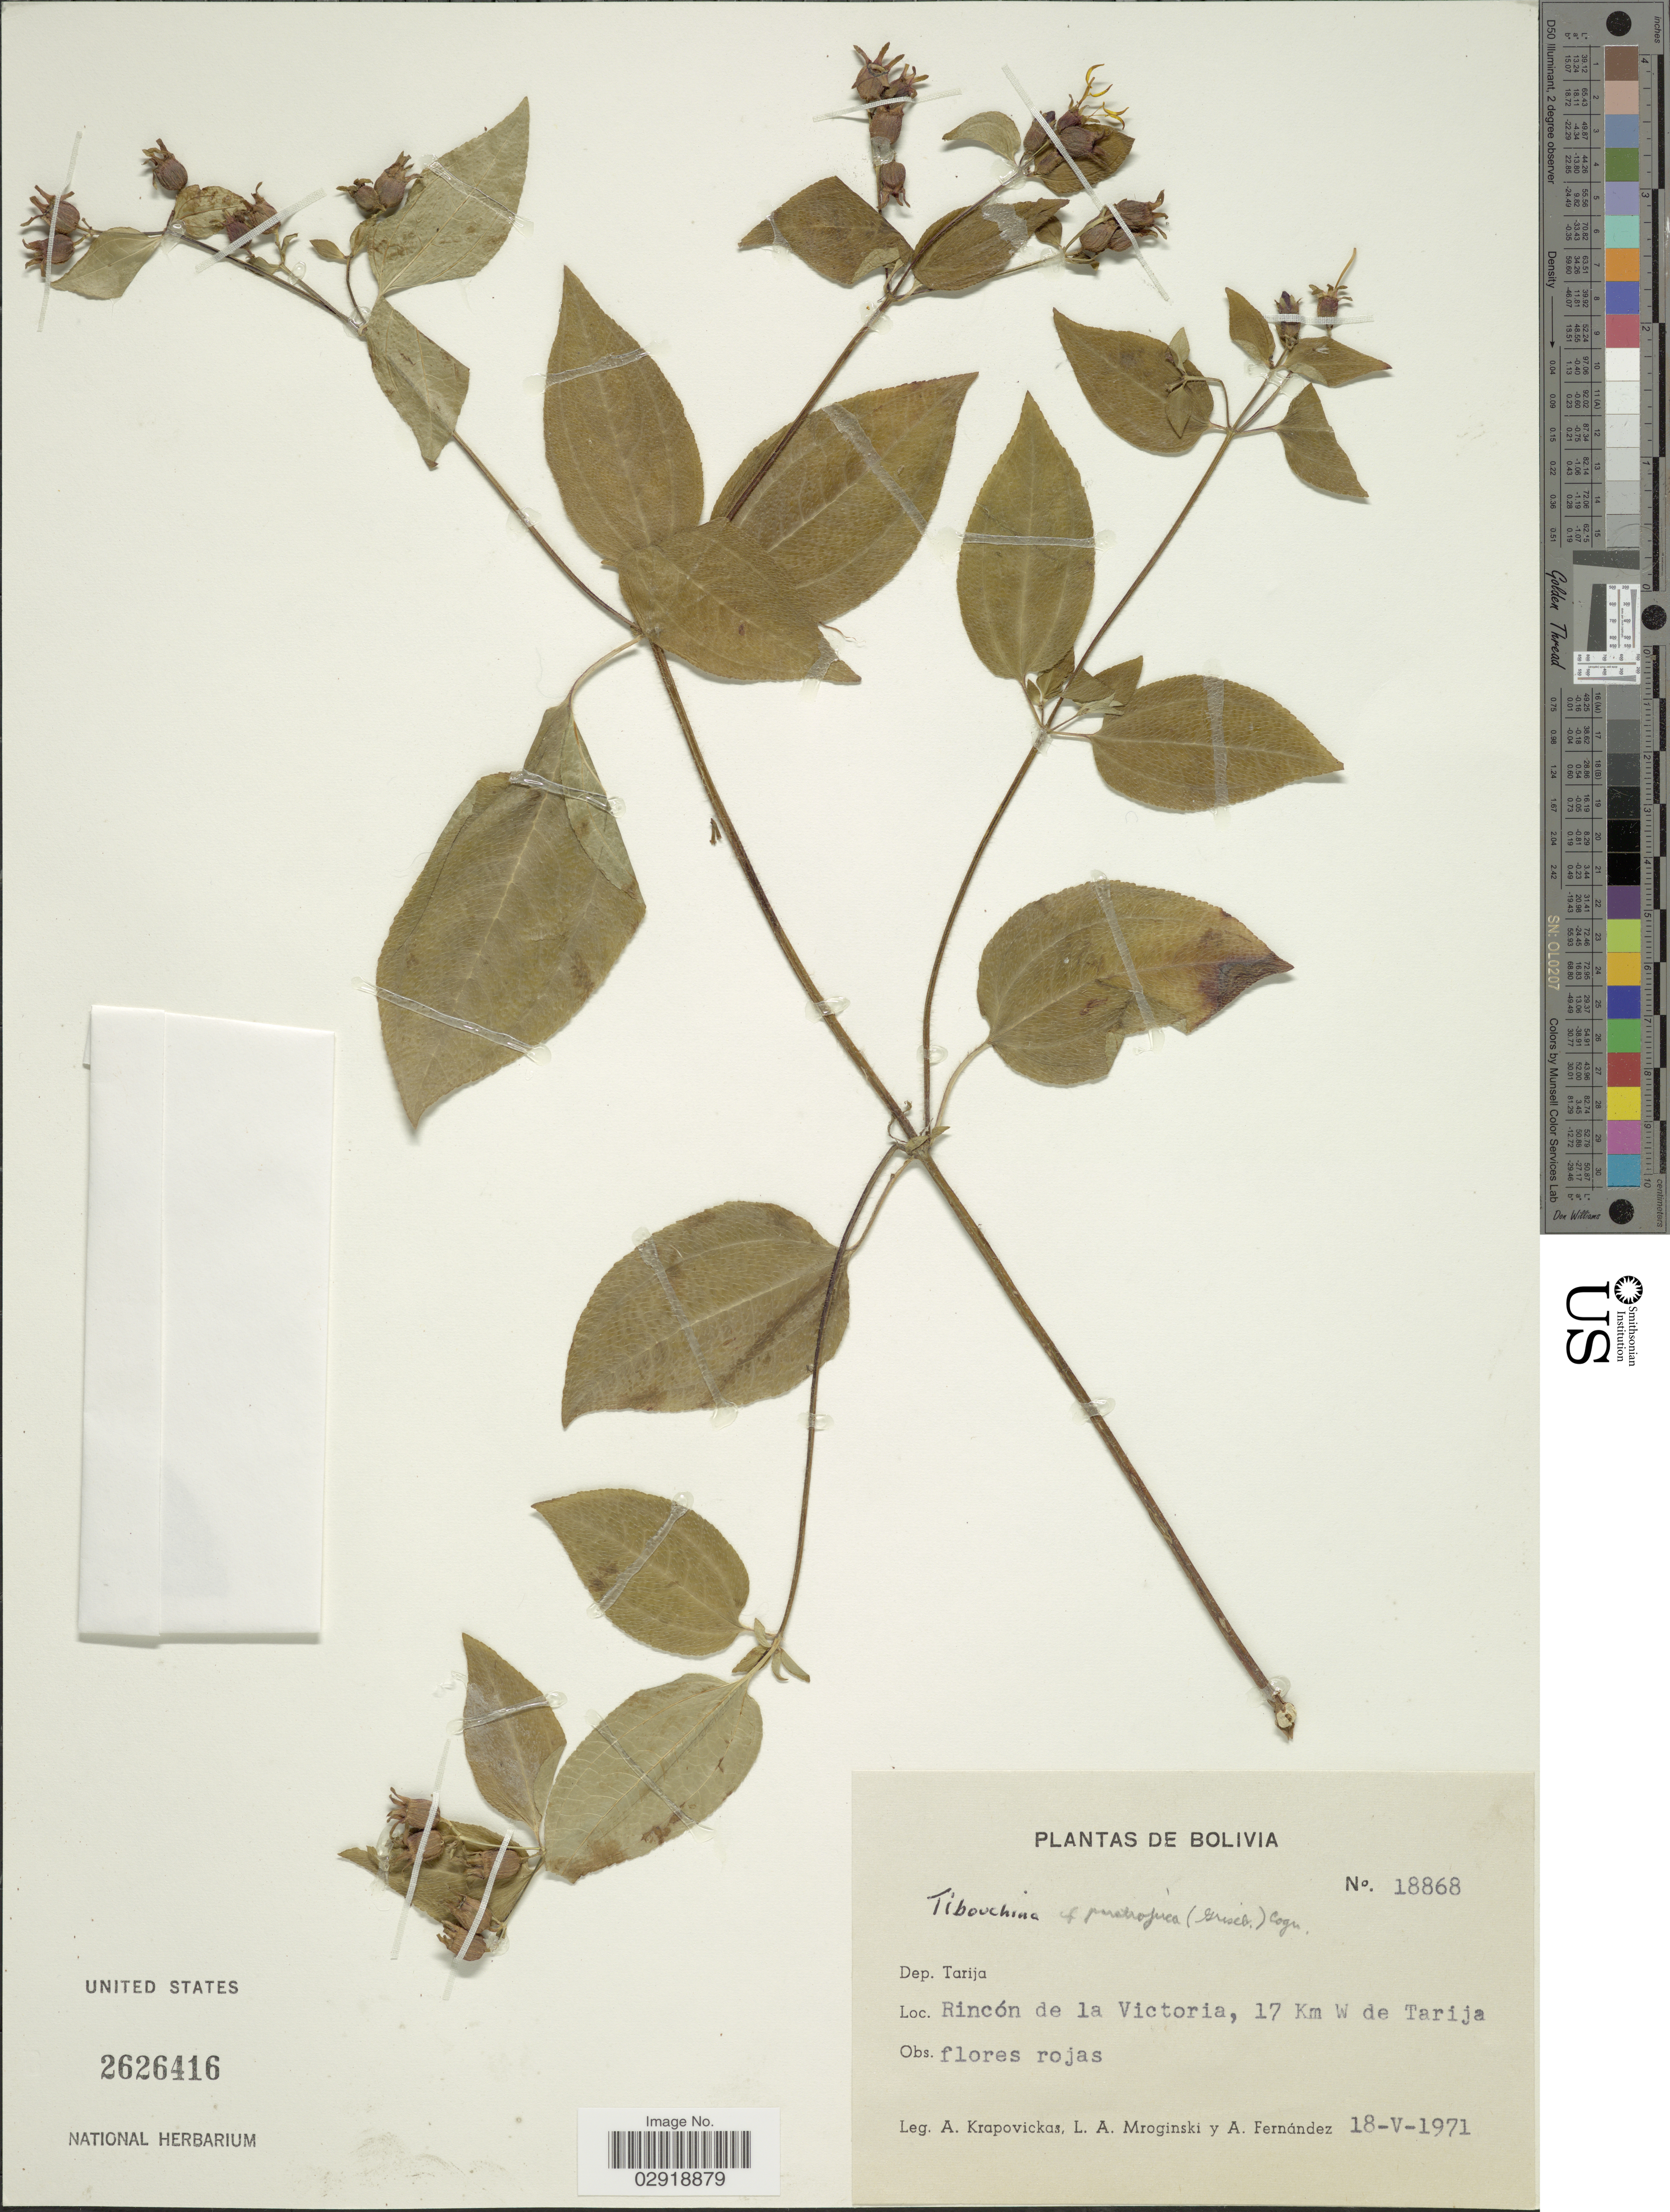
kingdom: Plantae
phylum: Tracheophyta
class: Magnoliopsida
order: Myrtales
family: Melastomataceae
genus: Chaetogastra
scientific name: Chaetogastra paratropica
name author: (Griseb.) P.J.F. Guim. & Michelang.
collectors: A. Krapovickas, L. Mroginski & A. Fernández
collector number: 18868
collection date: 1971-05-18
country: Bolivia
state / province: Tarija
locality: Dep. Tarija, Rincón de la Victoriam 17 Km W de Tarija.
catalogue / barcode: US 2626416